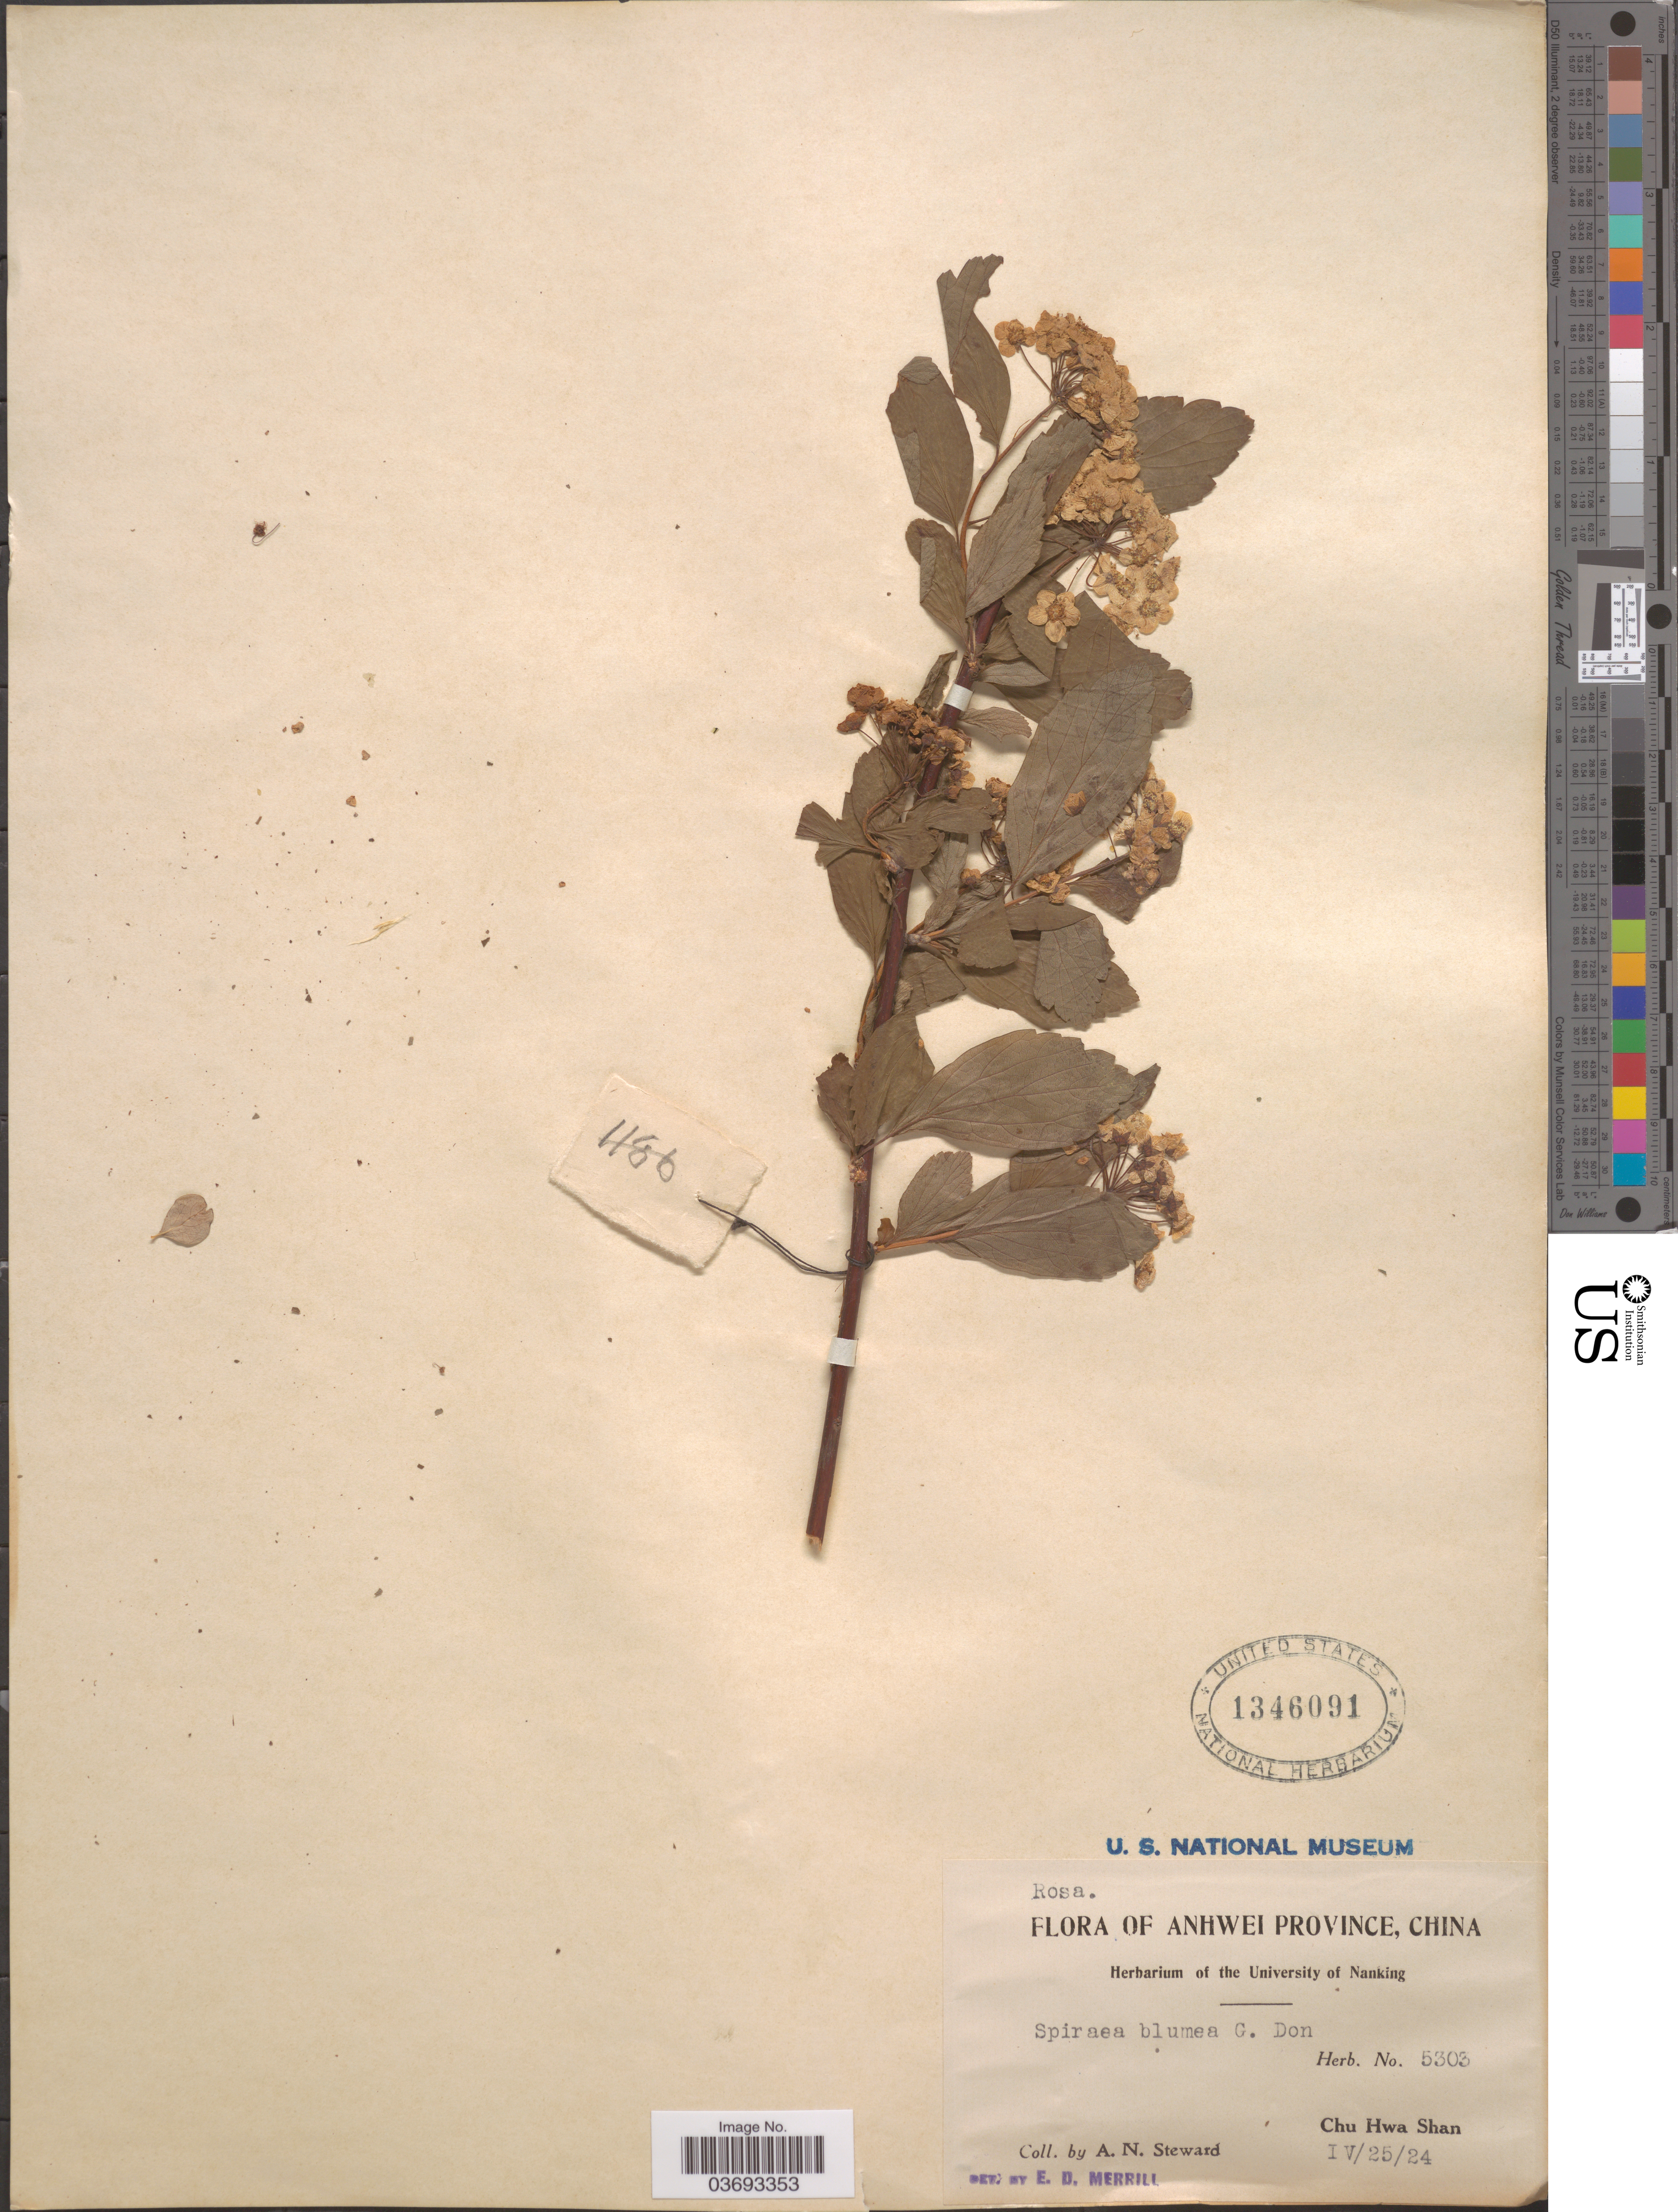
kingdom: Plantae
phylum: Tracheophyta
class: Magnoliopsida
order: Rosales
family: Rosaceae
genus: Spiraea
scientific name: Spiraea blumei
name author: G. Don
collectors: A. N. Steward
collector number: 5303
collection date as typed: Transcribed d/m/y: 25/4/24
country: China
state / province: Anhui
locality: Anhwei Province. Chu Hwa Shan.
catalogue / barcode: US 1346091